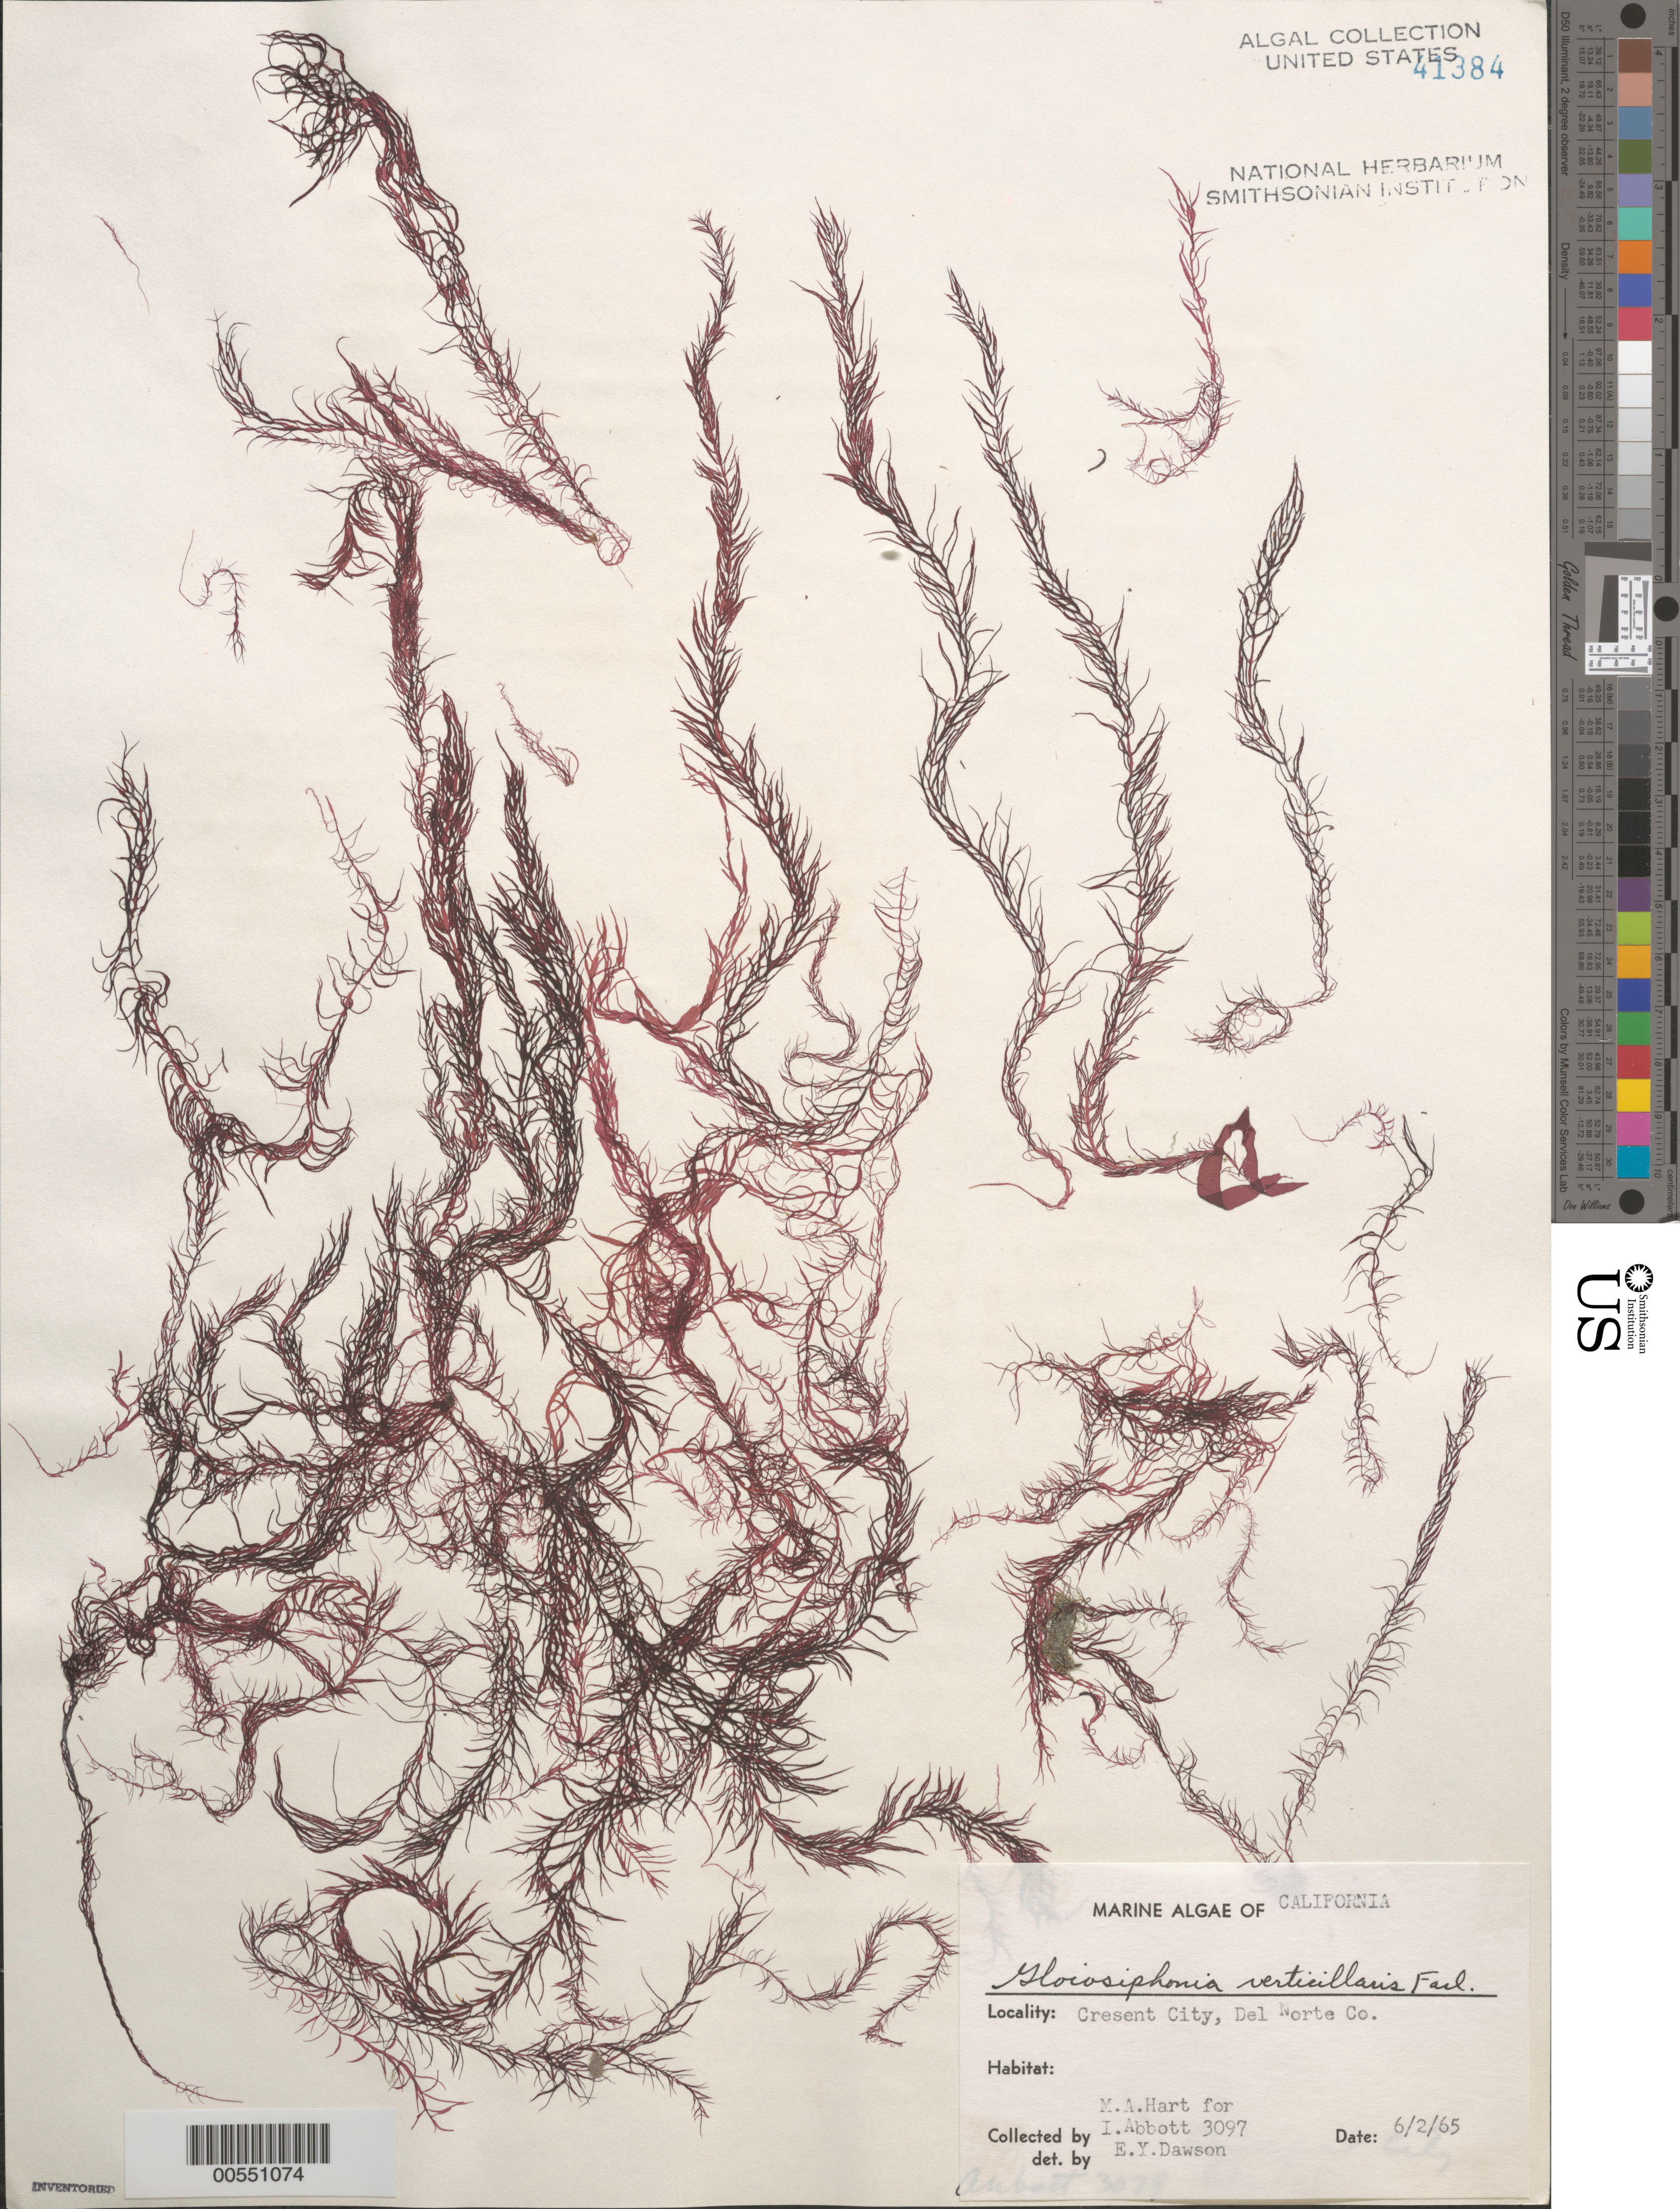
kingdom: Plantae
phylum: Rhodophyta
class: Florideophyceae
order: Gigartinales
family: Gloiosiphoniaceae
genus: Gloiosiphonia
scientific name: Gloiosiphonia verticillaris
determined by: Dawson, E. Y.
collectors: M. A. Hart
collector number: IAA 3097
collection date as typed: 02 Jun 1965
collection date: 1965-06-02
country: United States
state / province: California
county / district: Del Norte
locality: Crescent City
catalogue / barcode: US 41384